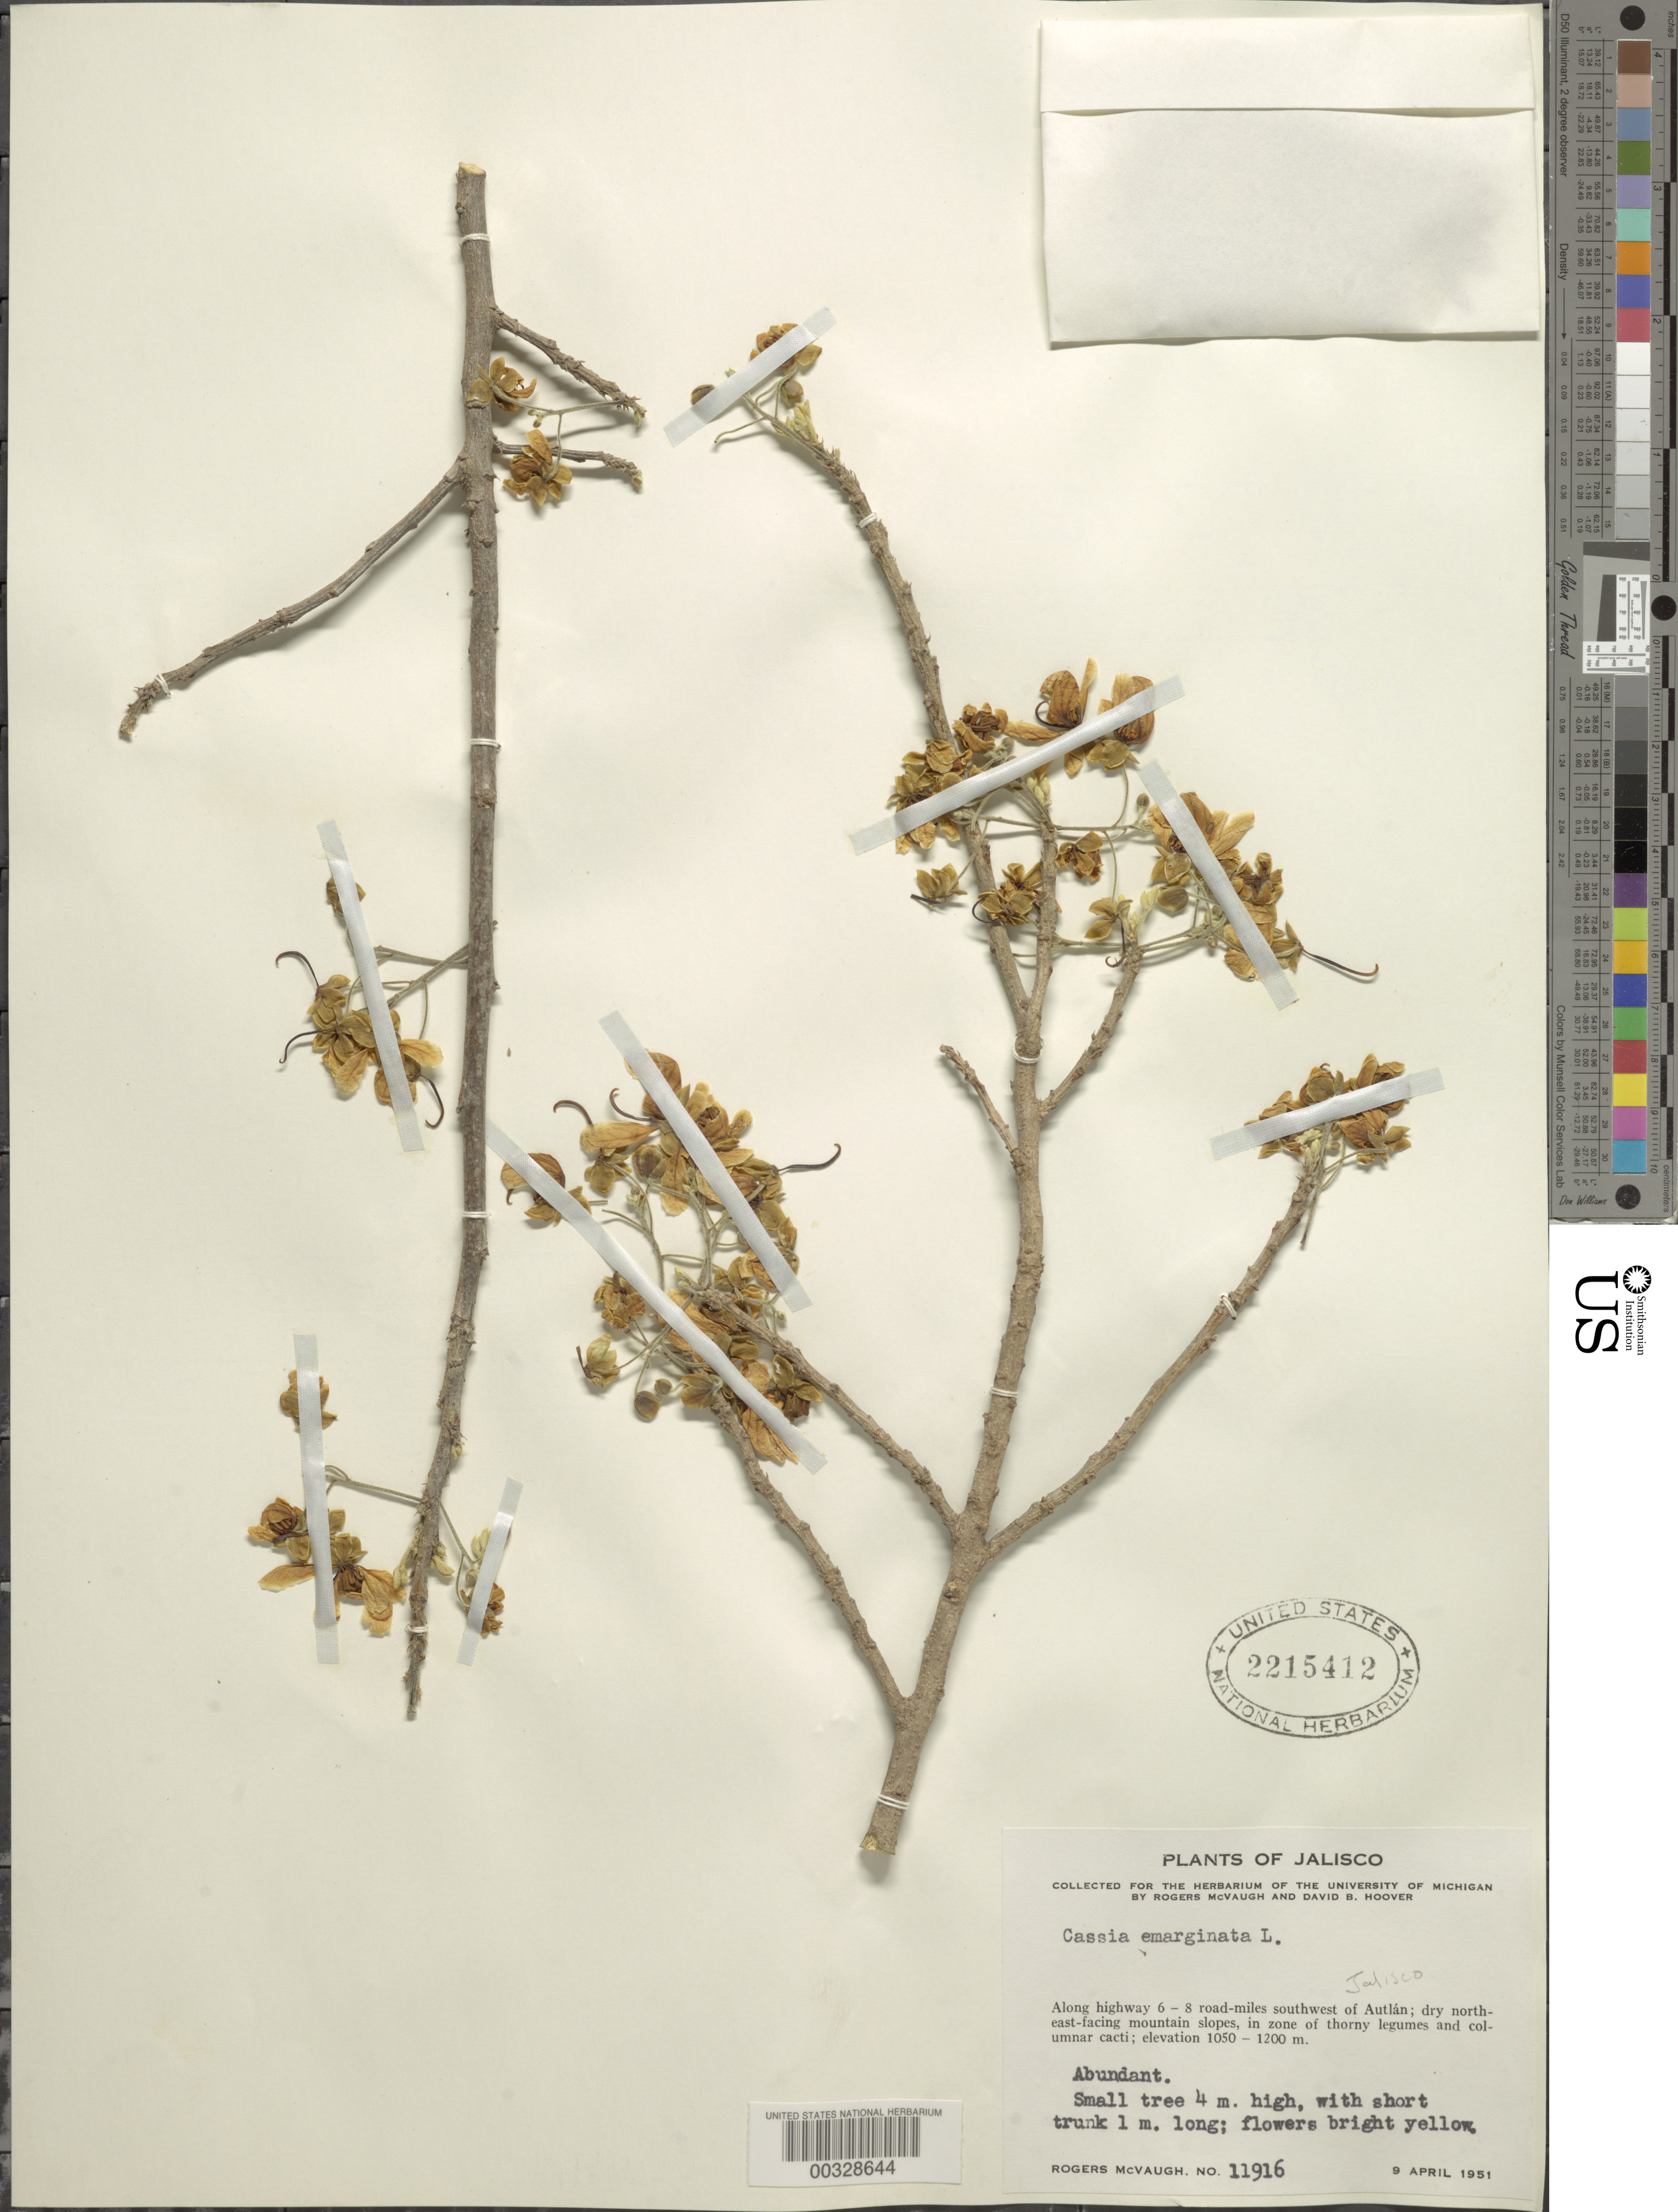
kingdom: Plantae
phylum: Tracheophyta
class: Magnoliopsida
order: Fabales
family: Fabaceae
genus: Senna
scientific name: Senna emarginata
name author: L.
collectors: R. McVaugh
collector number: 11916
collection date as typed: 09 Apr 1951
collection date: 1951-04-09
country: Mexico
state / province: Jalisco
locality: Along highway 6-8 mi SW of Autlán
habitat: Dry ne facing mountain slopes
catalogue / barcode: US 2215412